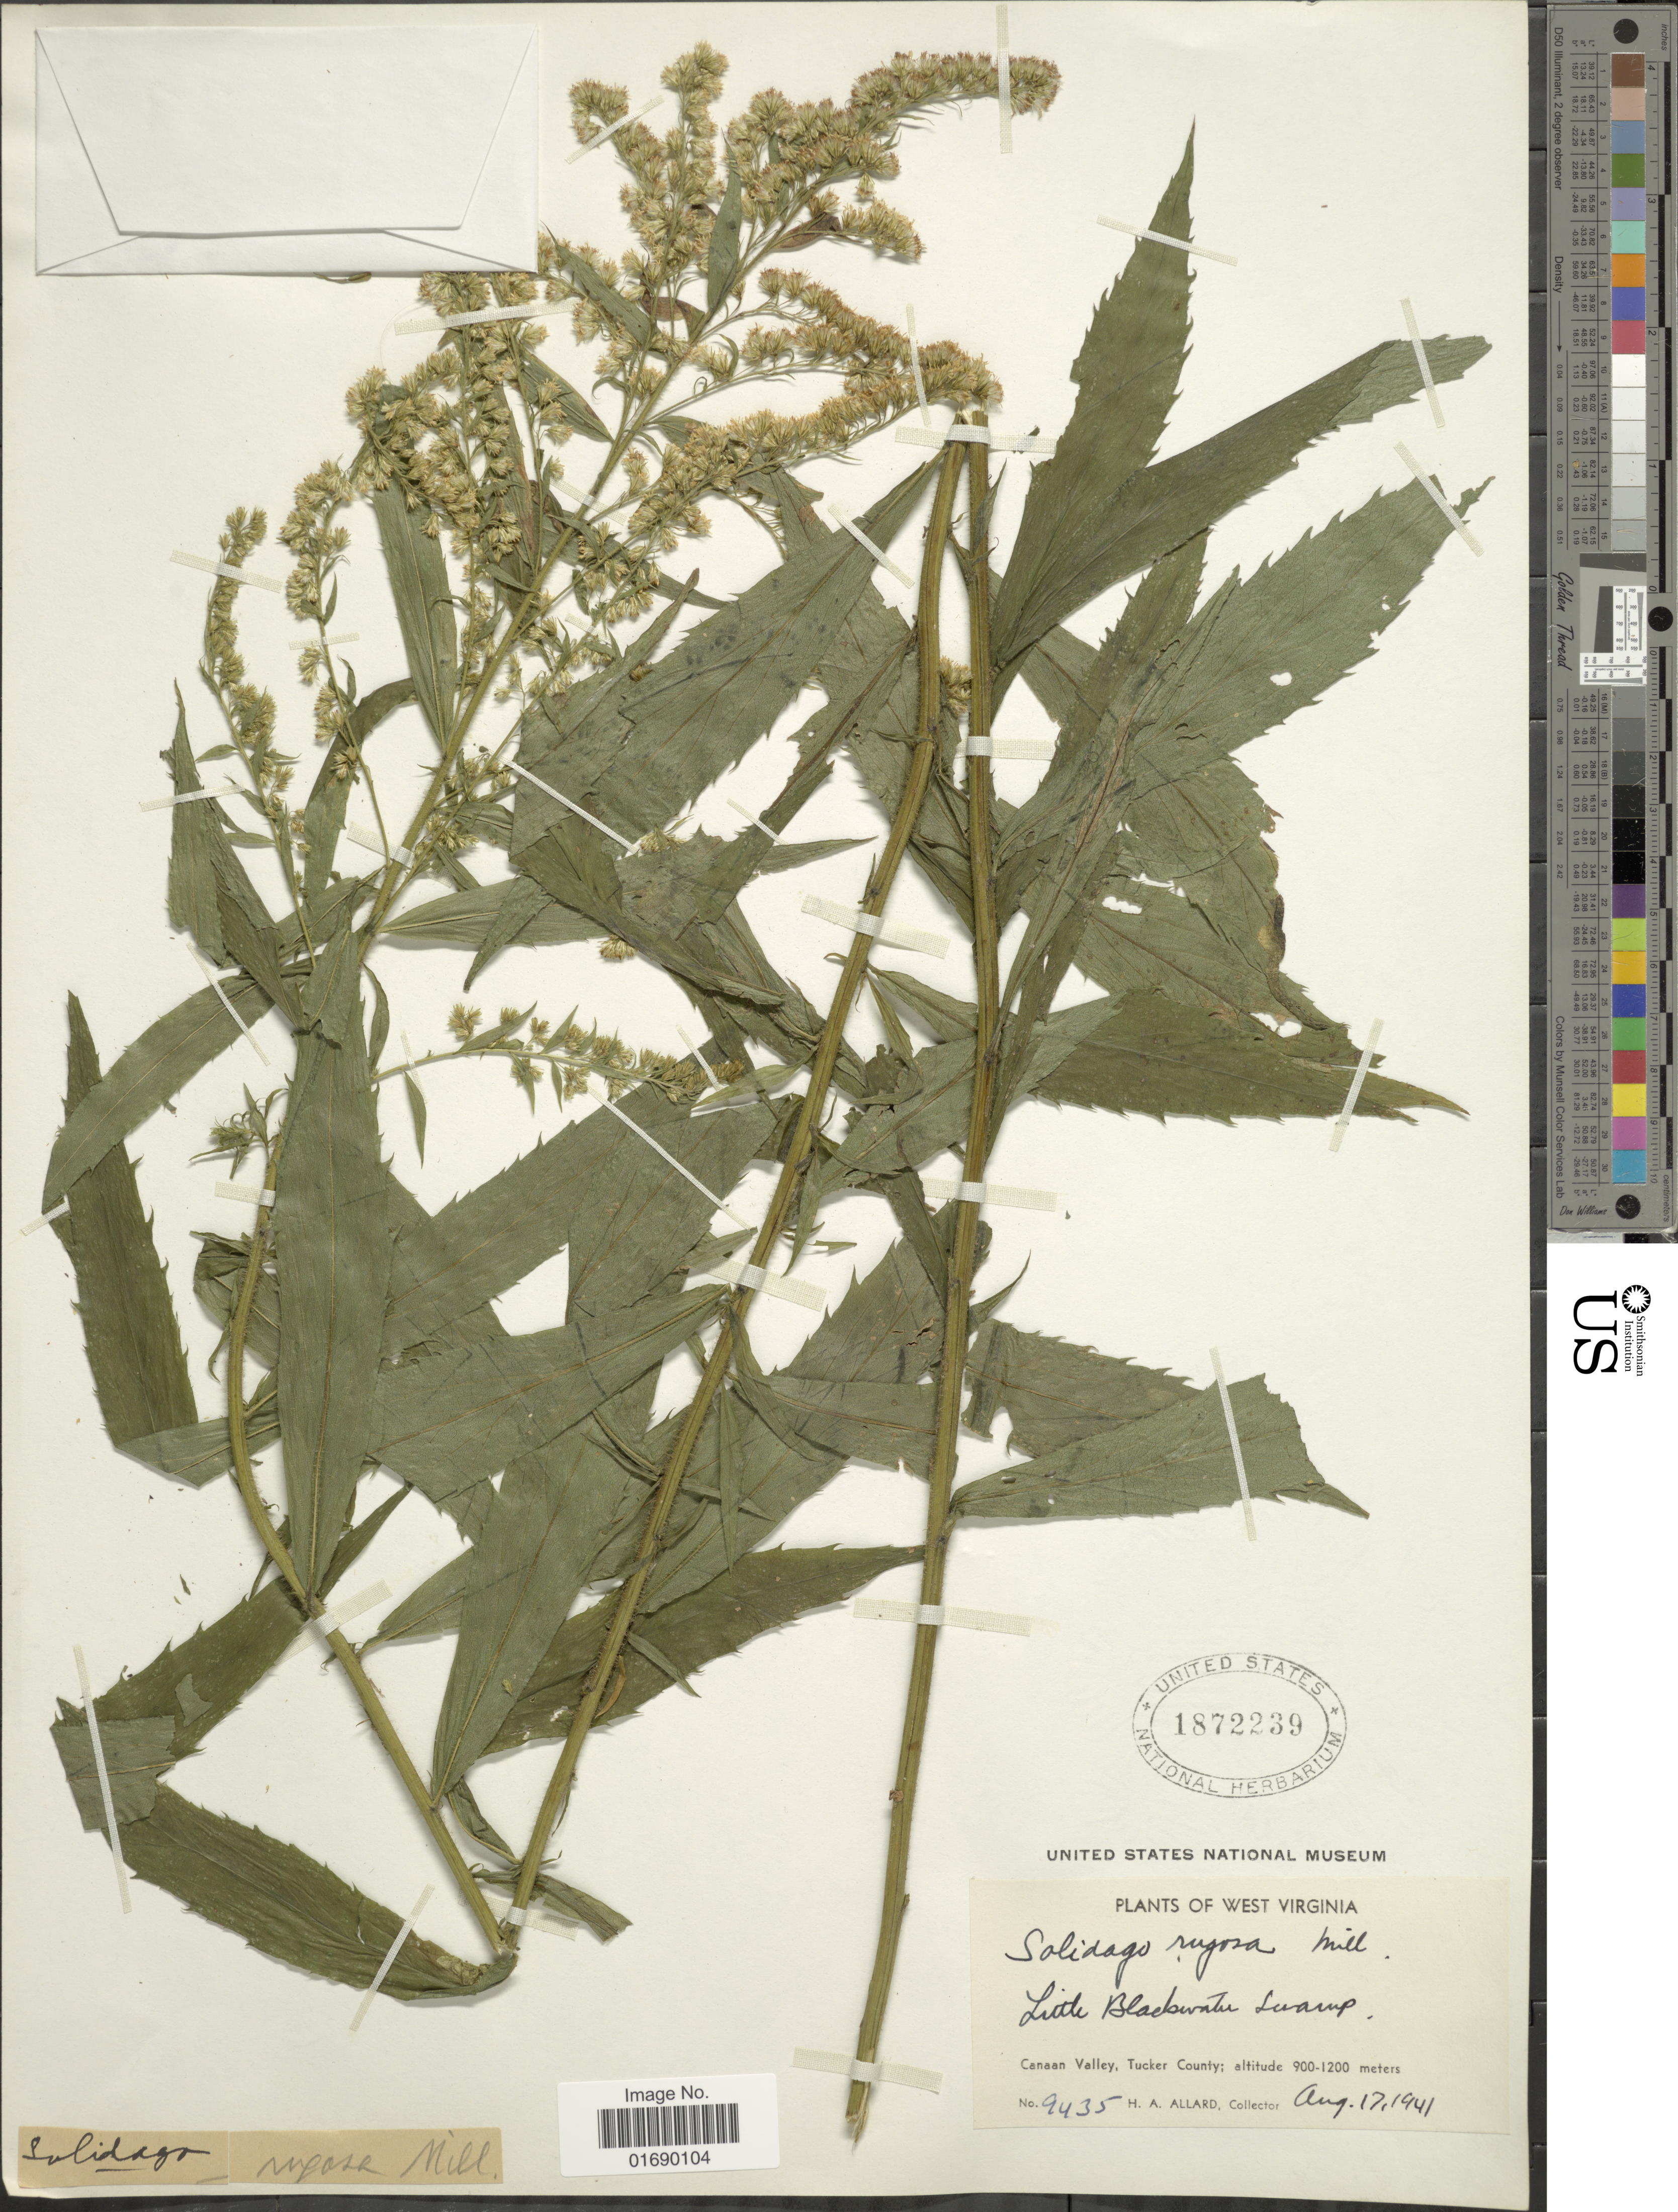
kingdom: Plantae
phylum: Tracheophyta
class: Magnoliopsida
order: Asterales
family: Asteraceae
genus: Solidago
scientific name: Solidago rugosa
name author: Mill.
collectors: H. A. Allard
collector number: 9453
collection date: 1941-08-17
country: United States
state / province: West Virginia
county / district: Tucker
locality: Little Blackwater Swamp, Canaan Valley, Tucker County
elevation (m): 900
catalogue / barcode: US 1872239